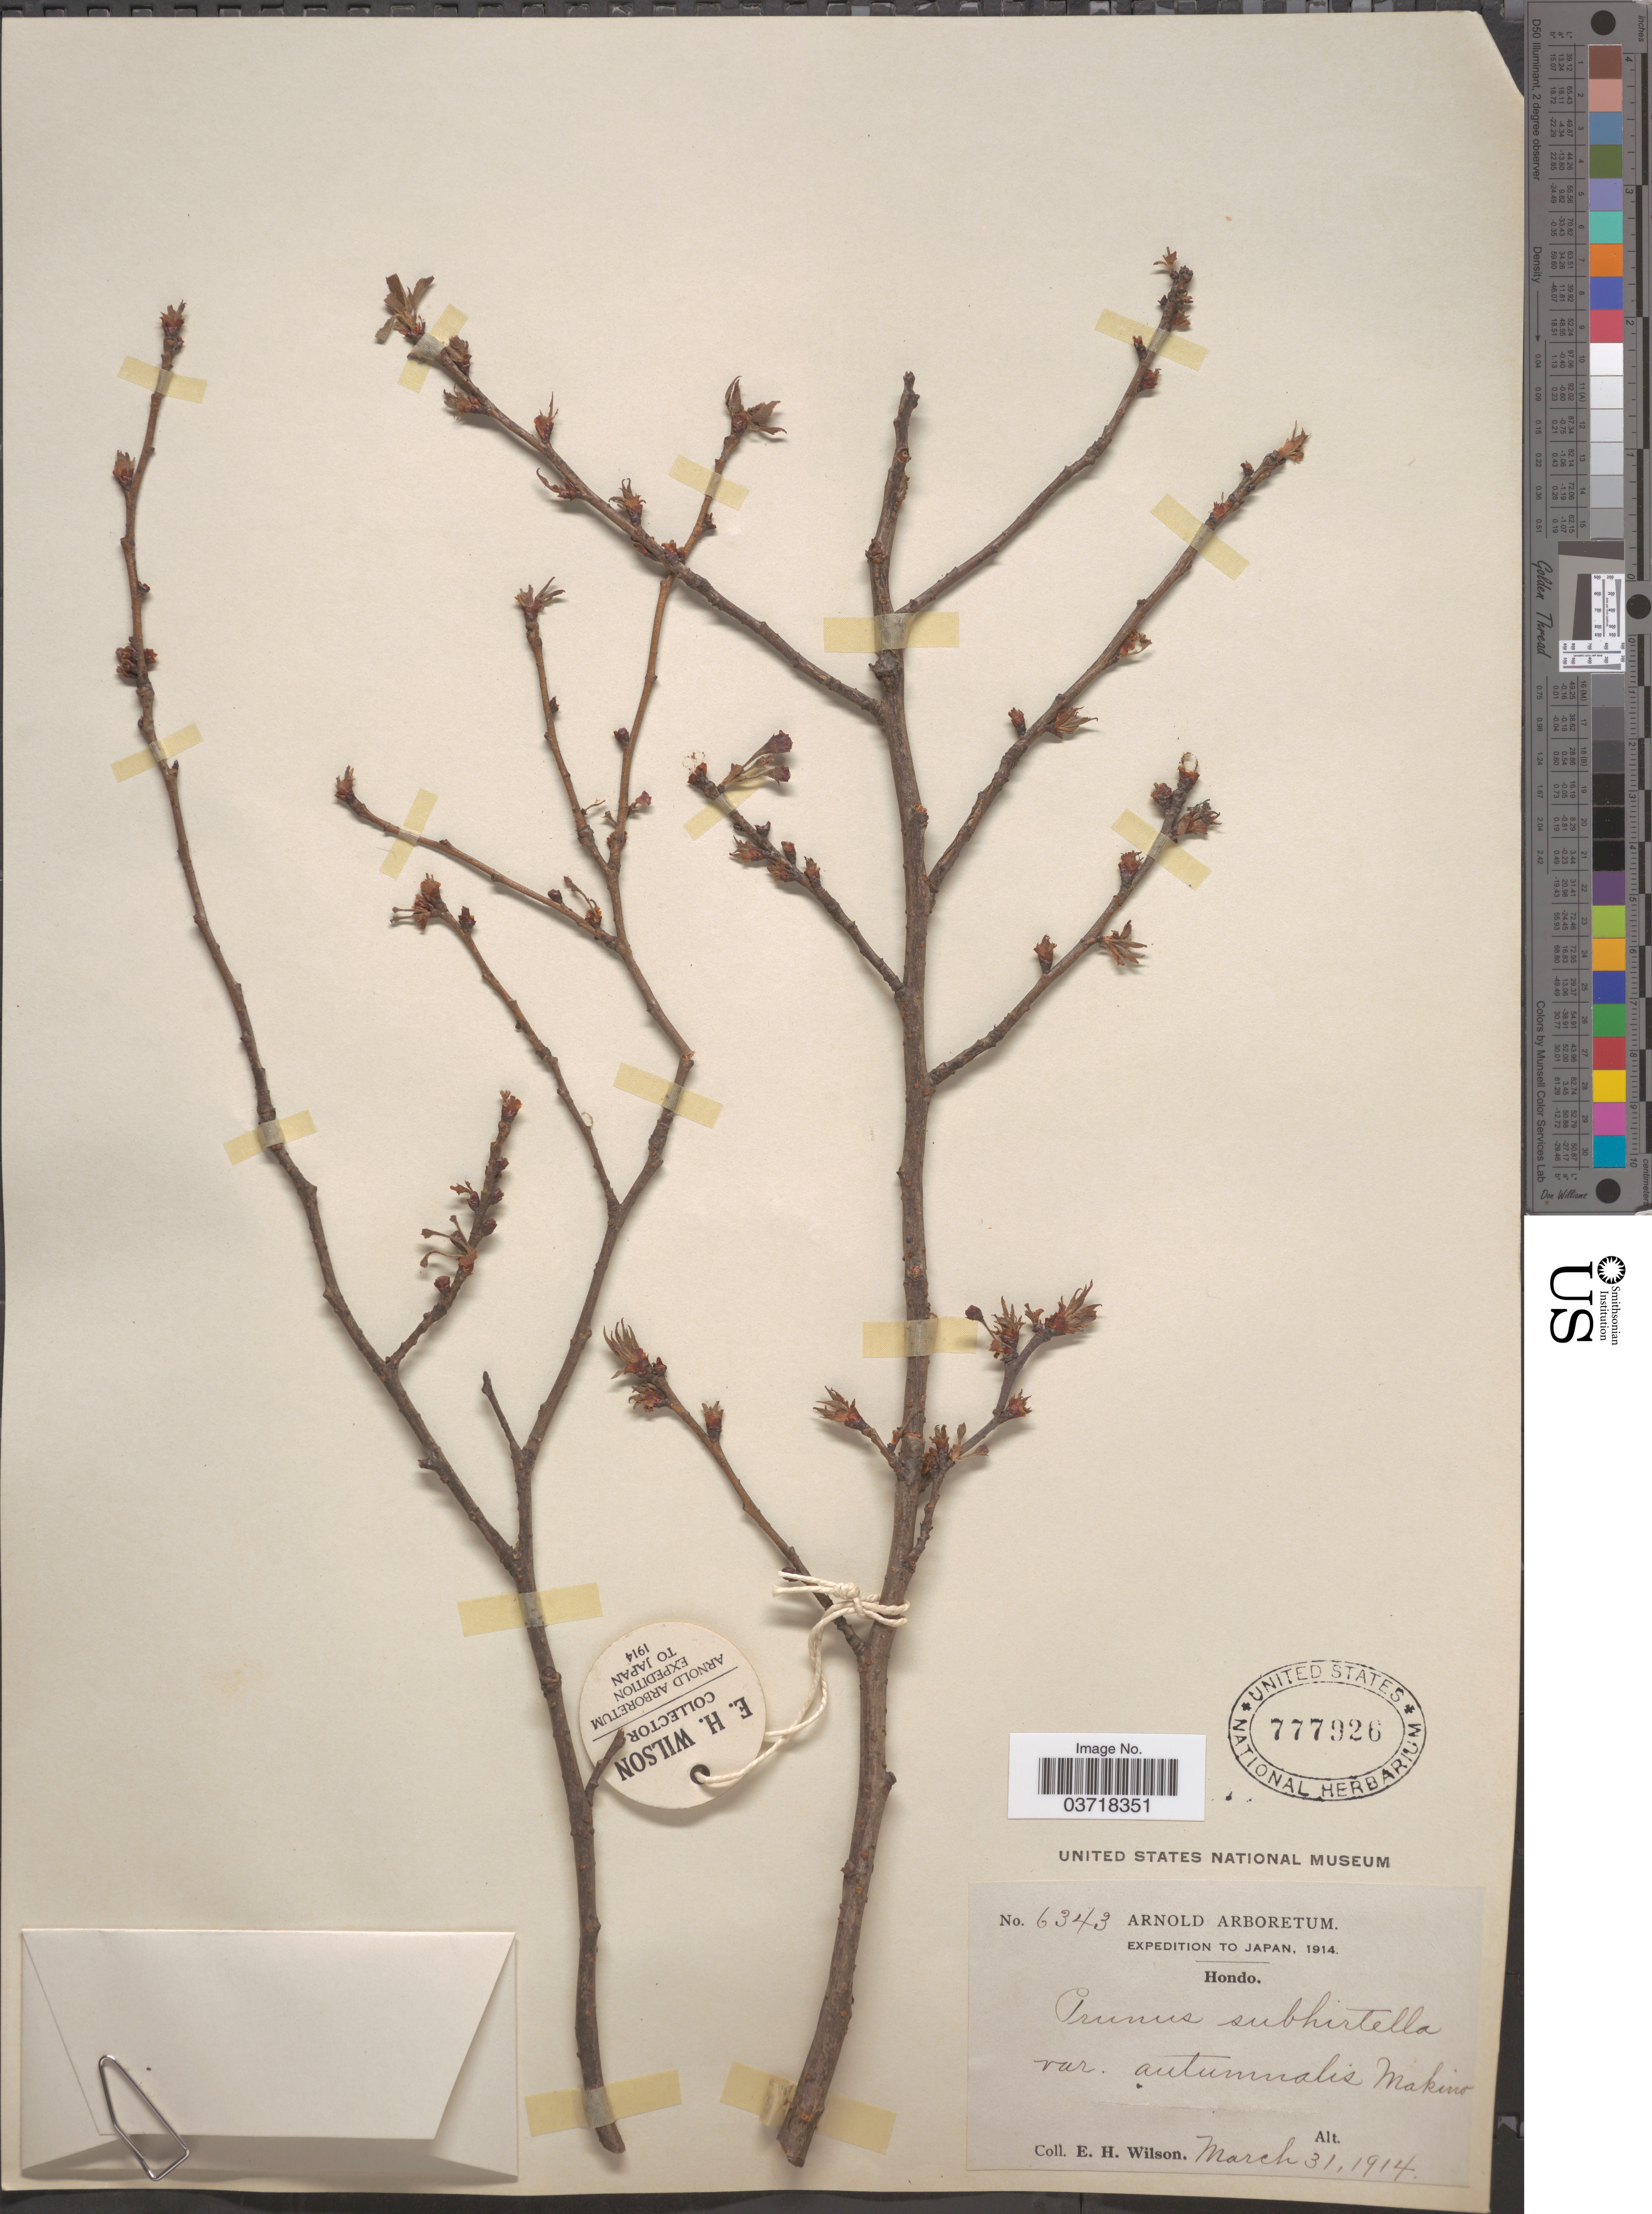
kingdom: Plantae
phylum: Tracheophyta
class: Magnoliopsida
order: Rosales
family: Rosaceae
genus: Prunus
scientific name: Prunus subhirtella var. autumnalis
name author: Makino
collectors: E. Wilson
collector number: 6343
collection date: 1914-03-31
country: Japan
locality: Hondo.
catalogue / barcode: US 777926